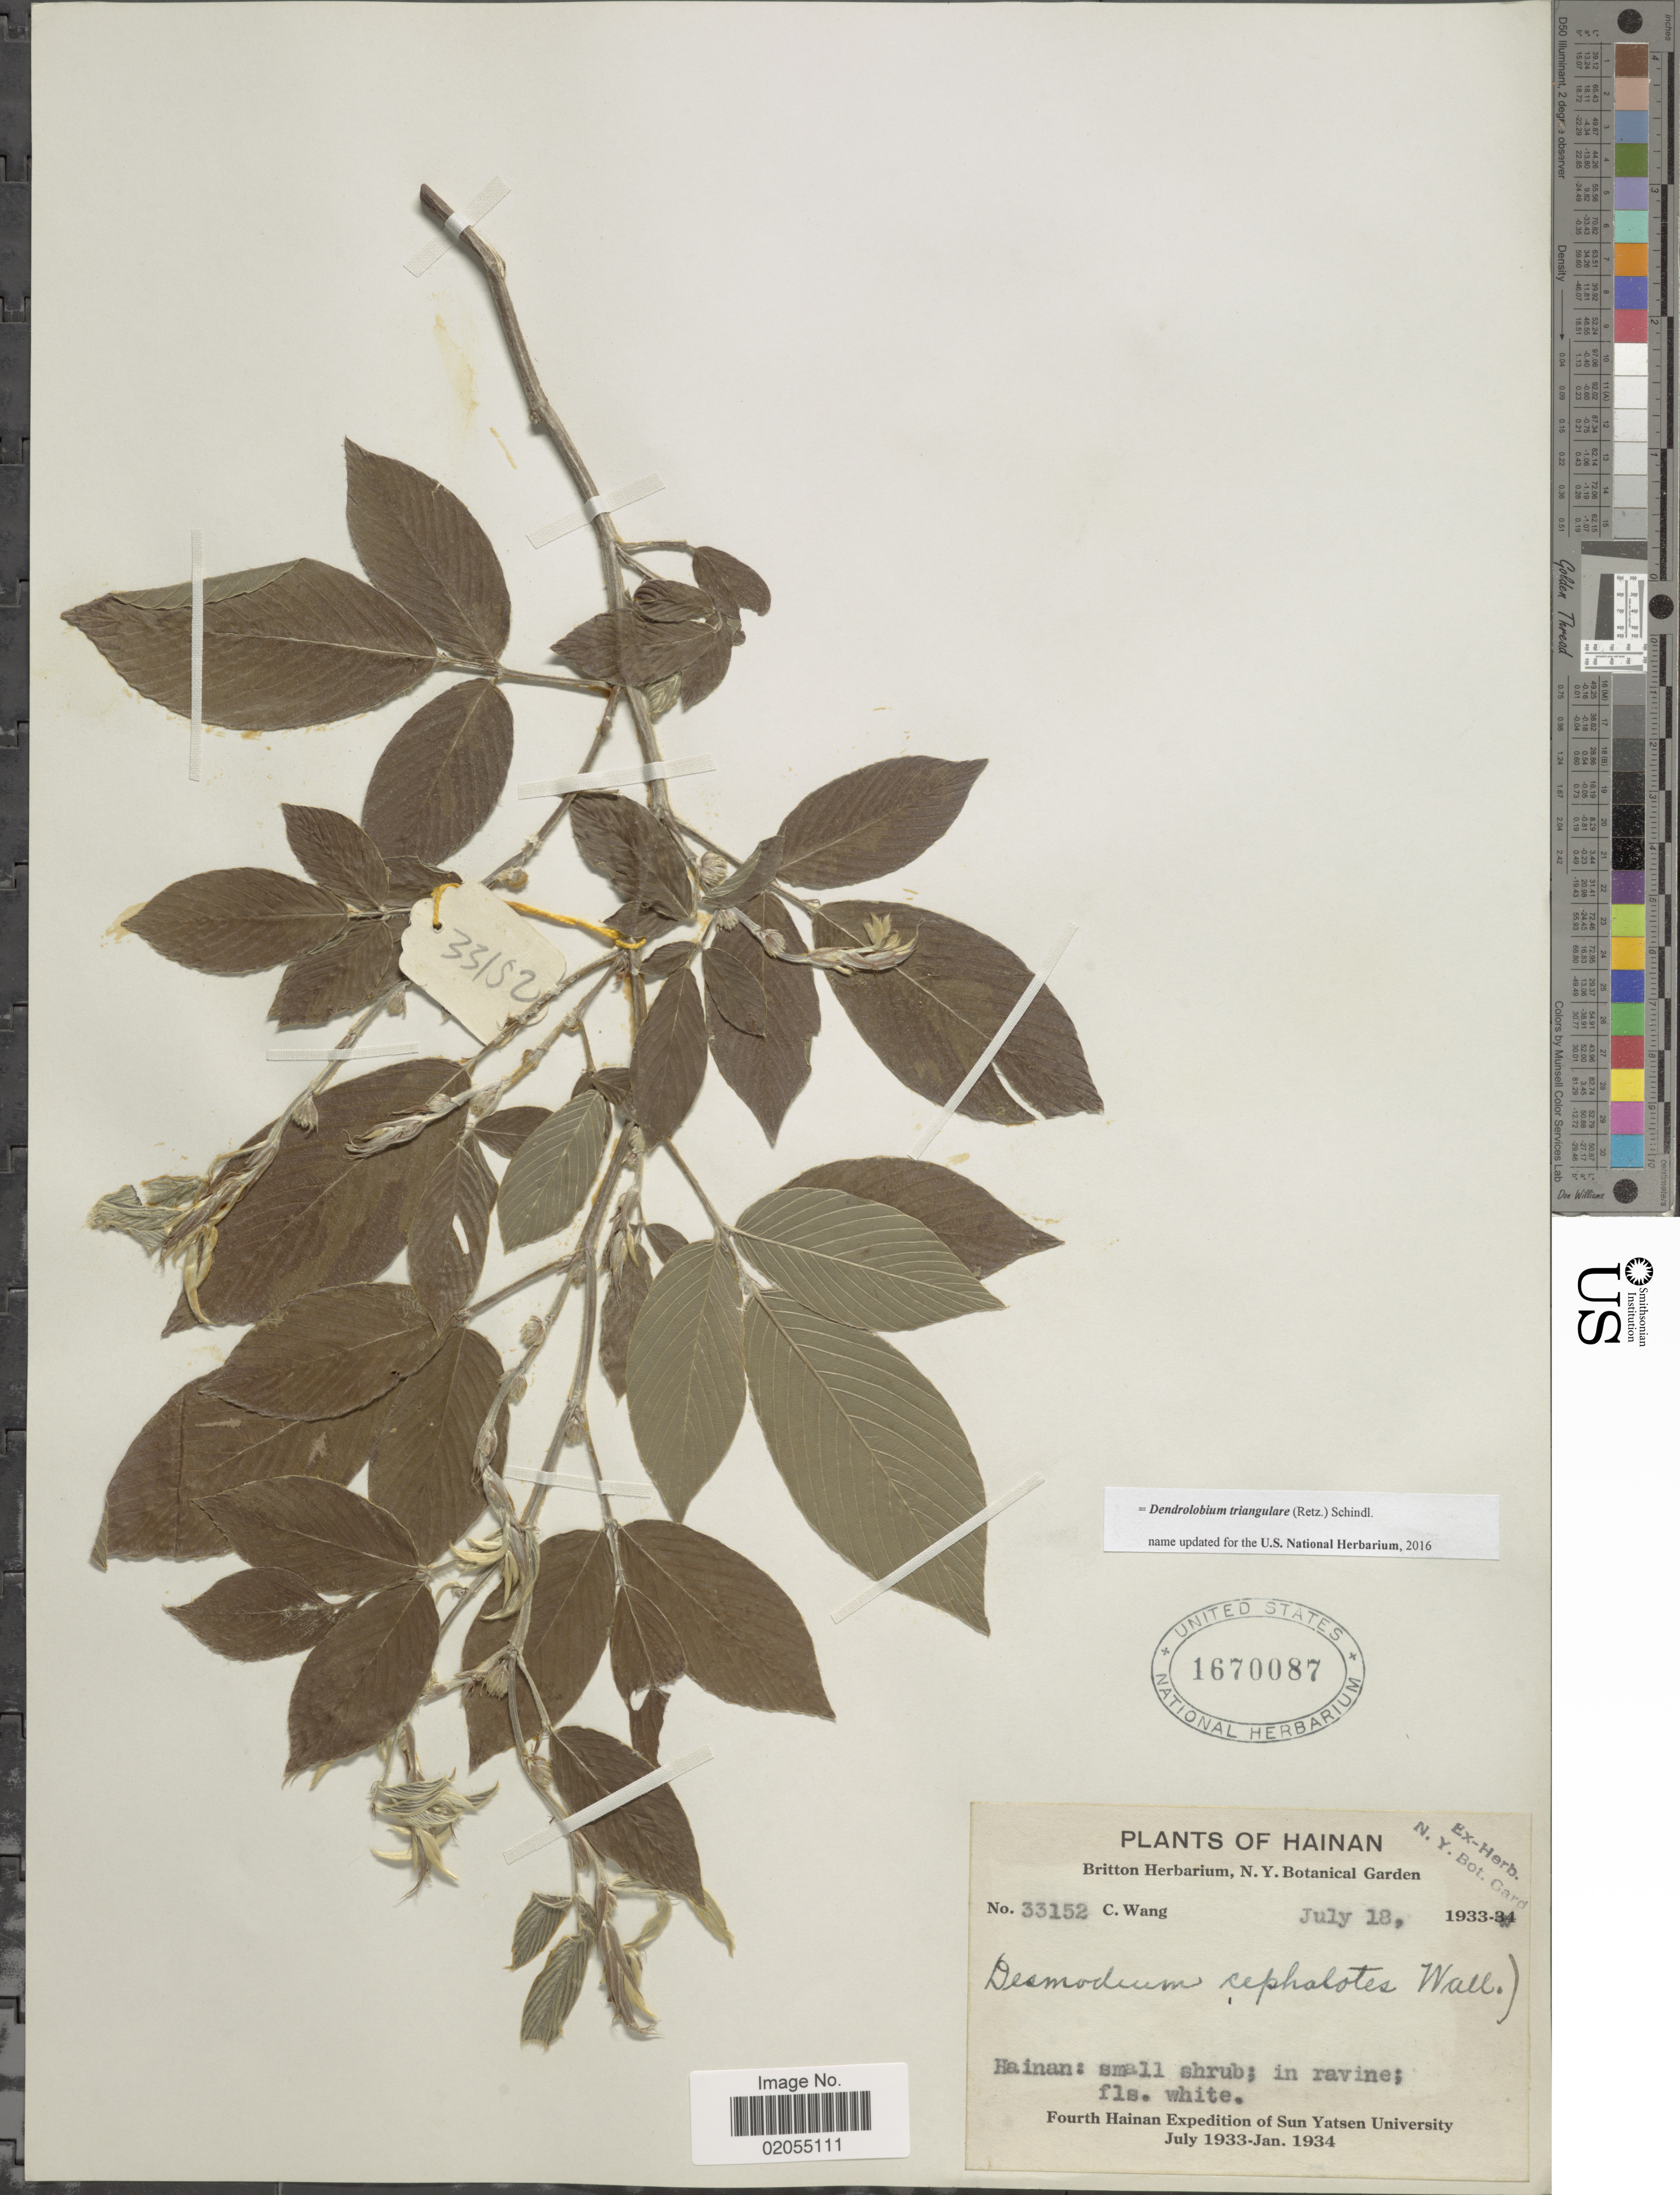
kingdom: Plantae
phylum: Tracheophyta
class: Magnoliopsida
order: Fabales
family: Fabaceae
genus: Dendrolobium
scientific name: Dendrolobium triangulare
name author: (Retz.) Schindl.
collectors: C. Wang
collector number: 33152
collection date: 1933-07-18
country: China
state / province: Hainan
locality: Hainan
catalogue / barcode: US 1670087